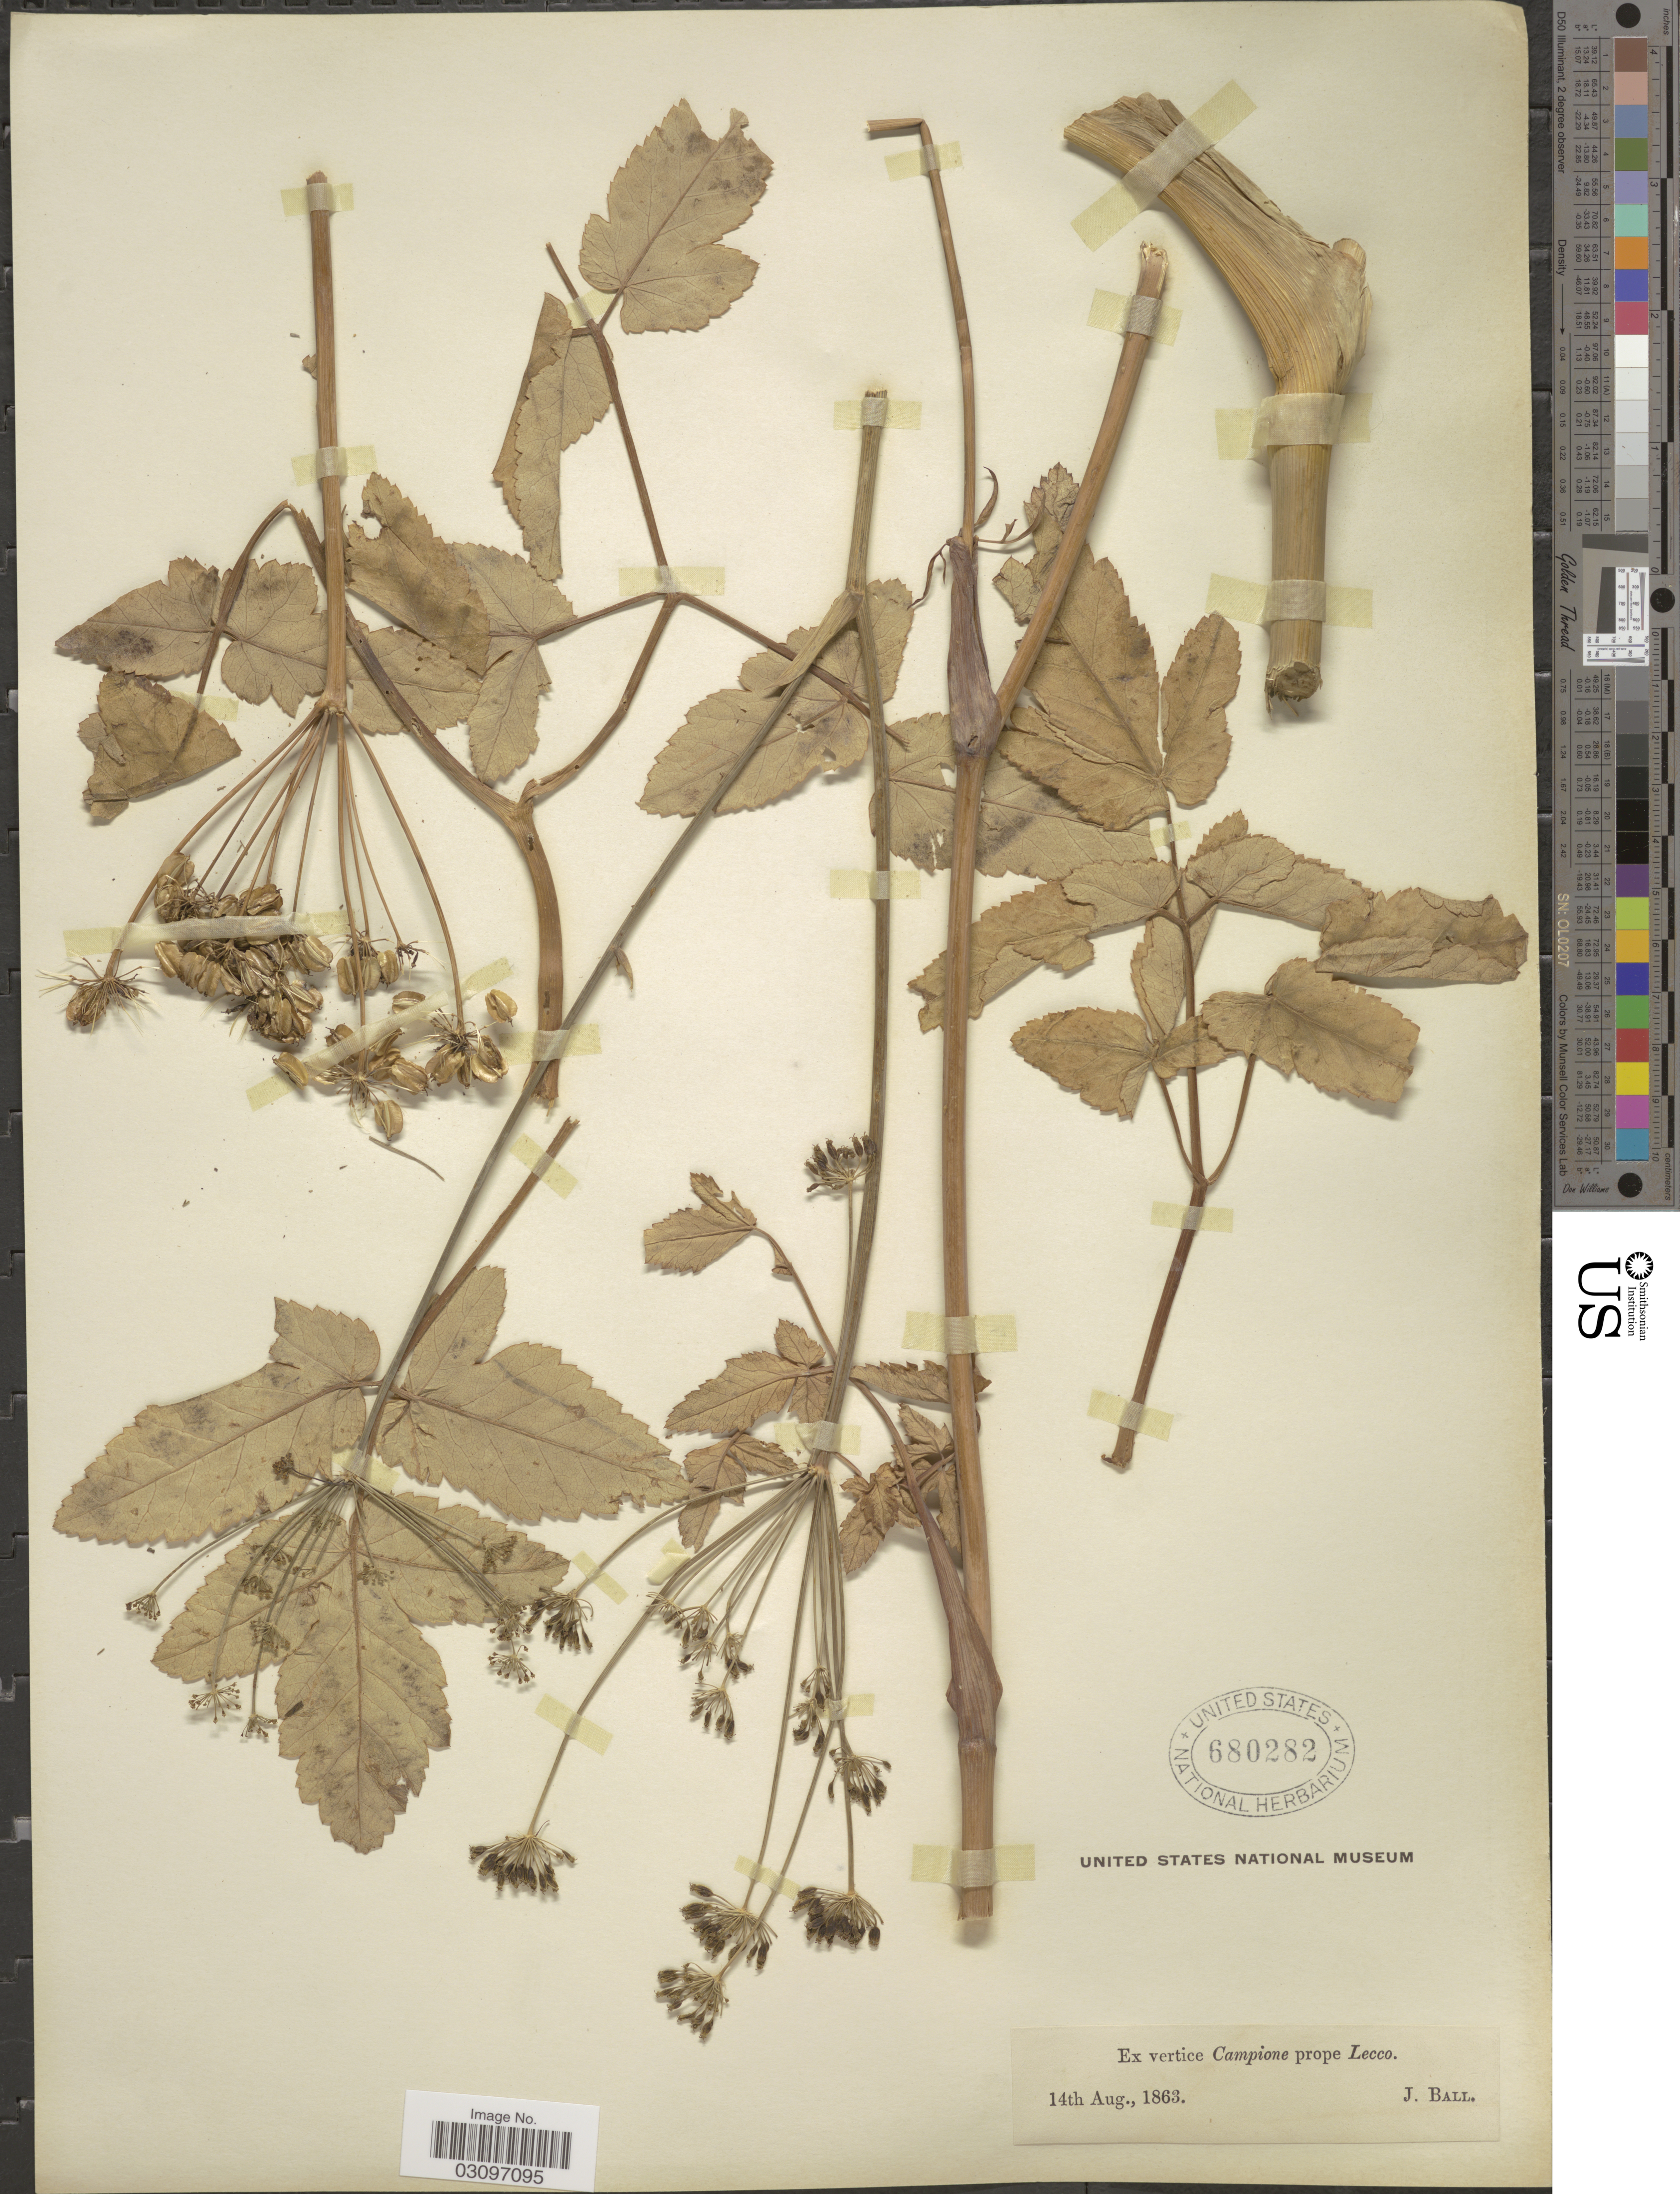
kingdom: Plantae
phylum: Tracheophyta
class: Magnoliopsida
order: Apiales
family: Apiaceae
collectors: J. Ball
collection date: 1863-08-14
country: Italy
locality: Ex vertice Campione prope Lecco.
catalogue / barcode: US 680282